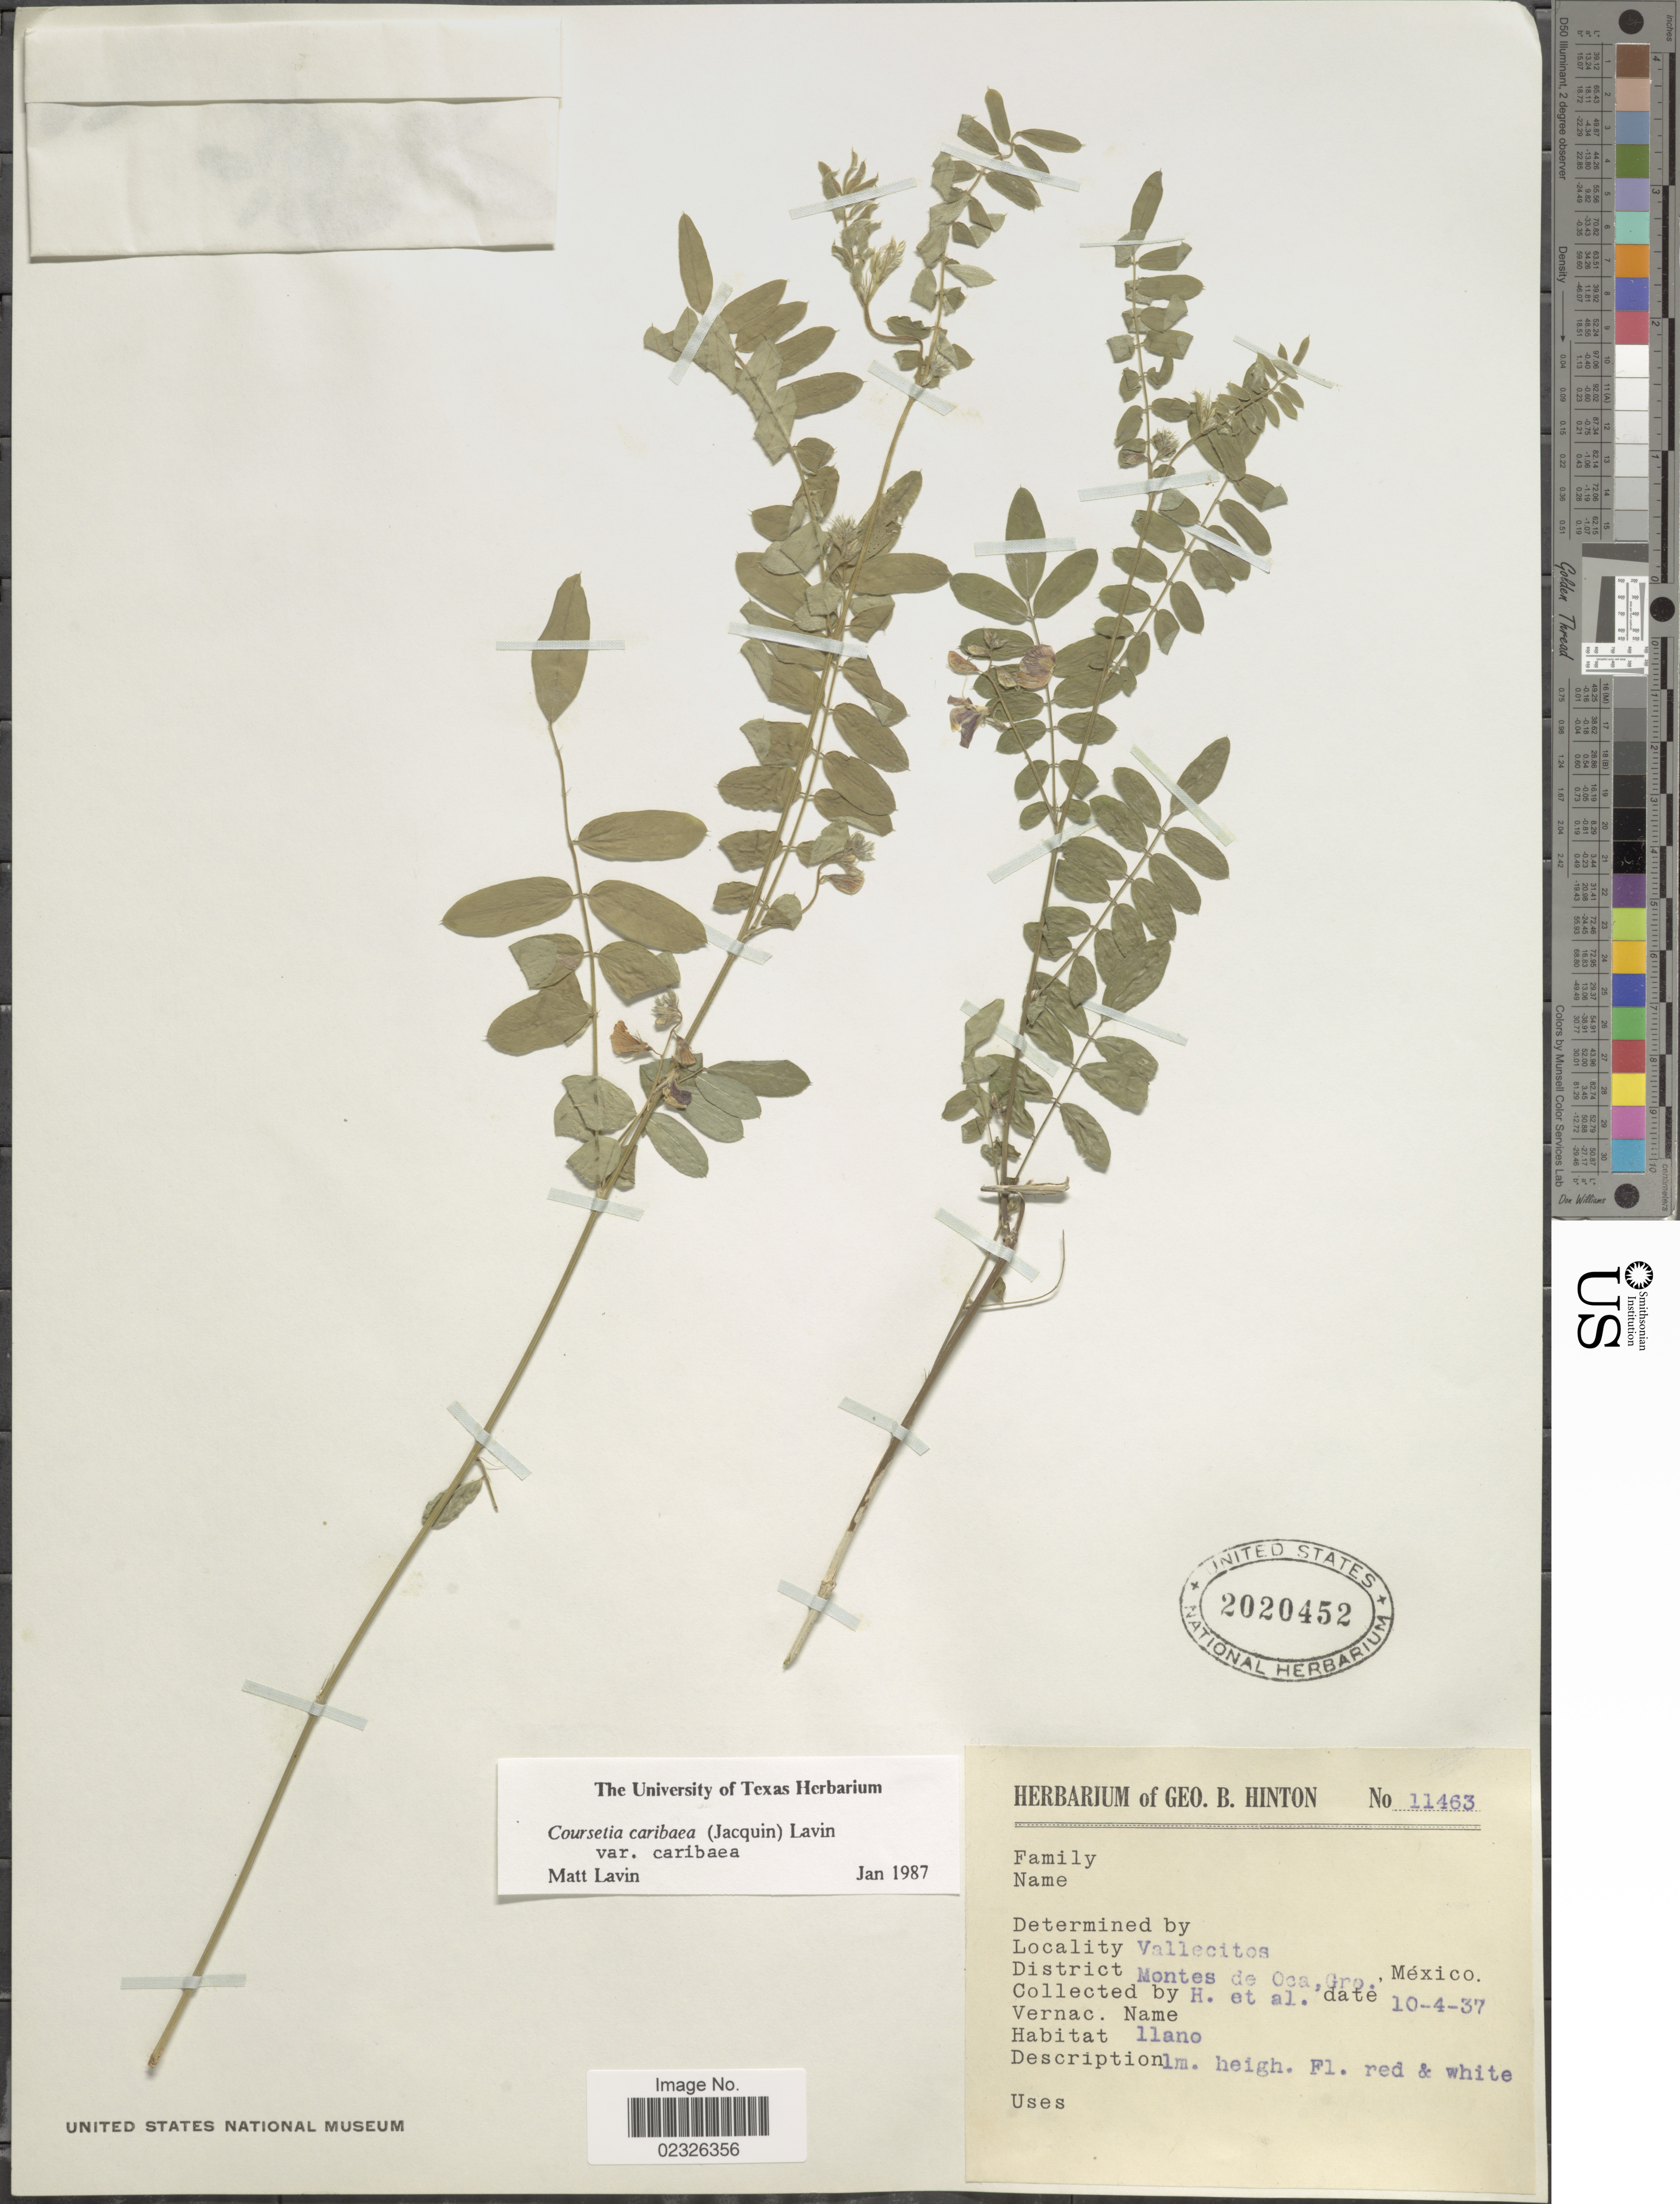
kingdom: Plantae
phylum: Tracheophyta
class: Magnoliopsida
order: Fabales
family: Fabaceae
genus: Coursetia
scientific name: Coursetia caribaea var. caribaea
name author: (Jacq.) Lavin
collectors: G. B. Hinton & et al.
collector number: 11463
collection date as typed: Transcribed d/m/y: 10/4/37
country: Mexico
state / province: Guerrero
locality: Vallecitos. District: Montes de Oca, Gro.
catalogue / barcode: US 2020452